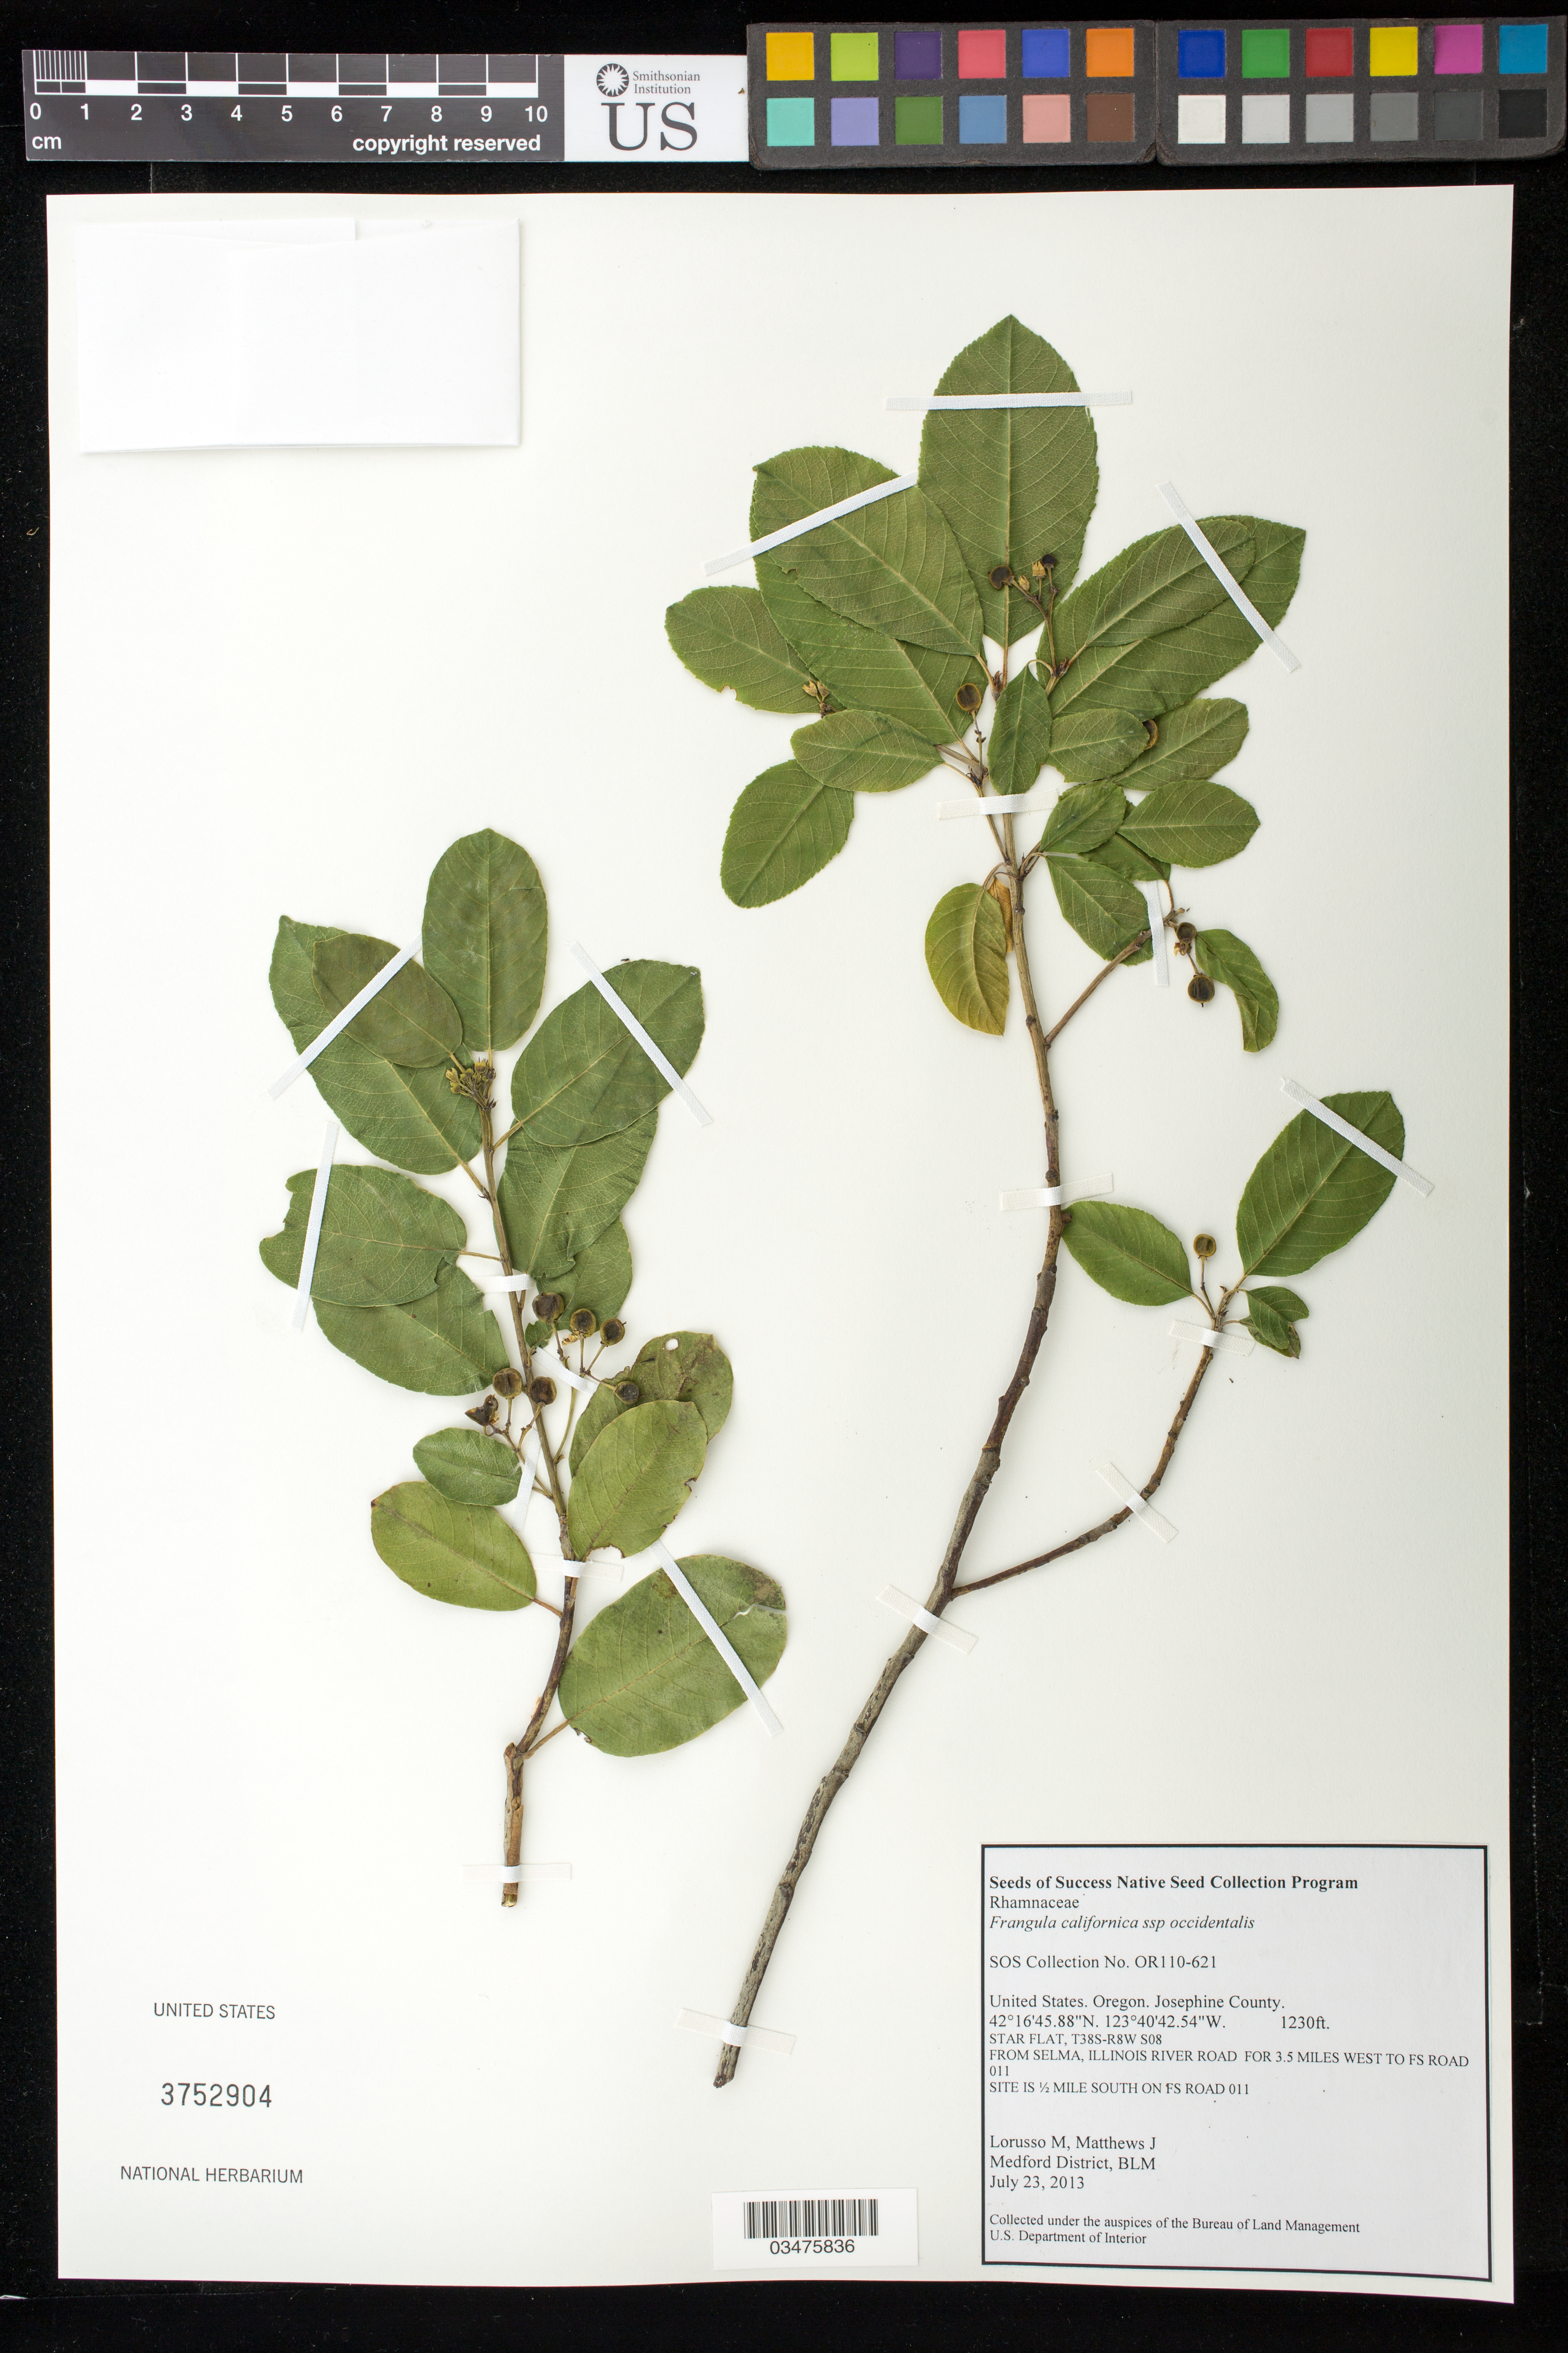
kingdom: Plantae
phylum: Tracheophyta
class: Magnoliopsida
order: Rosales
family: Rhamnaceae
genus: Frangula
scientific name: Frangula californica subsp. occidentalis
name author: (Howell) Kartesz & Gandhi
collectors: M. Lorusso & J. Matthews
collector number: OR110-621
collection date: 2013-07-23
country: United States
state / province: Oregon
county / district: Josephine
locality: Star Flat, 1/2 mi. S on FS Road 011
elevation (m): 375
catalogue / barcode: US 3752904